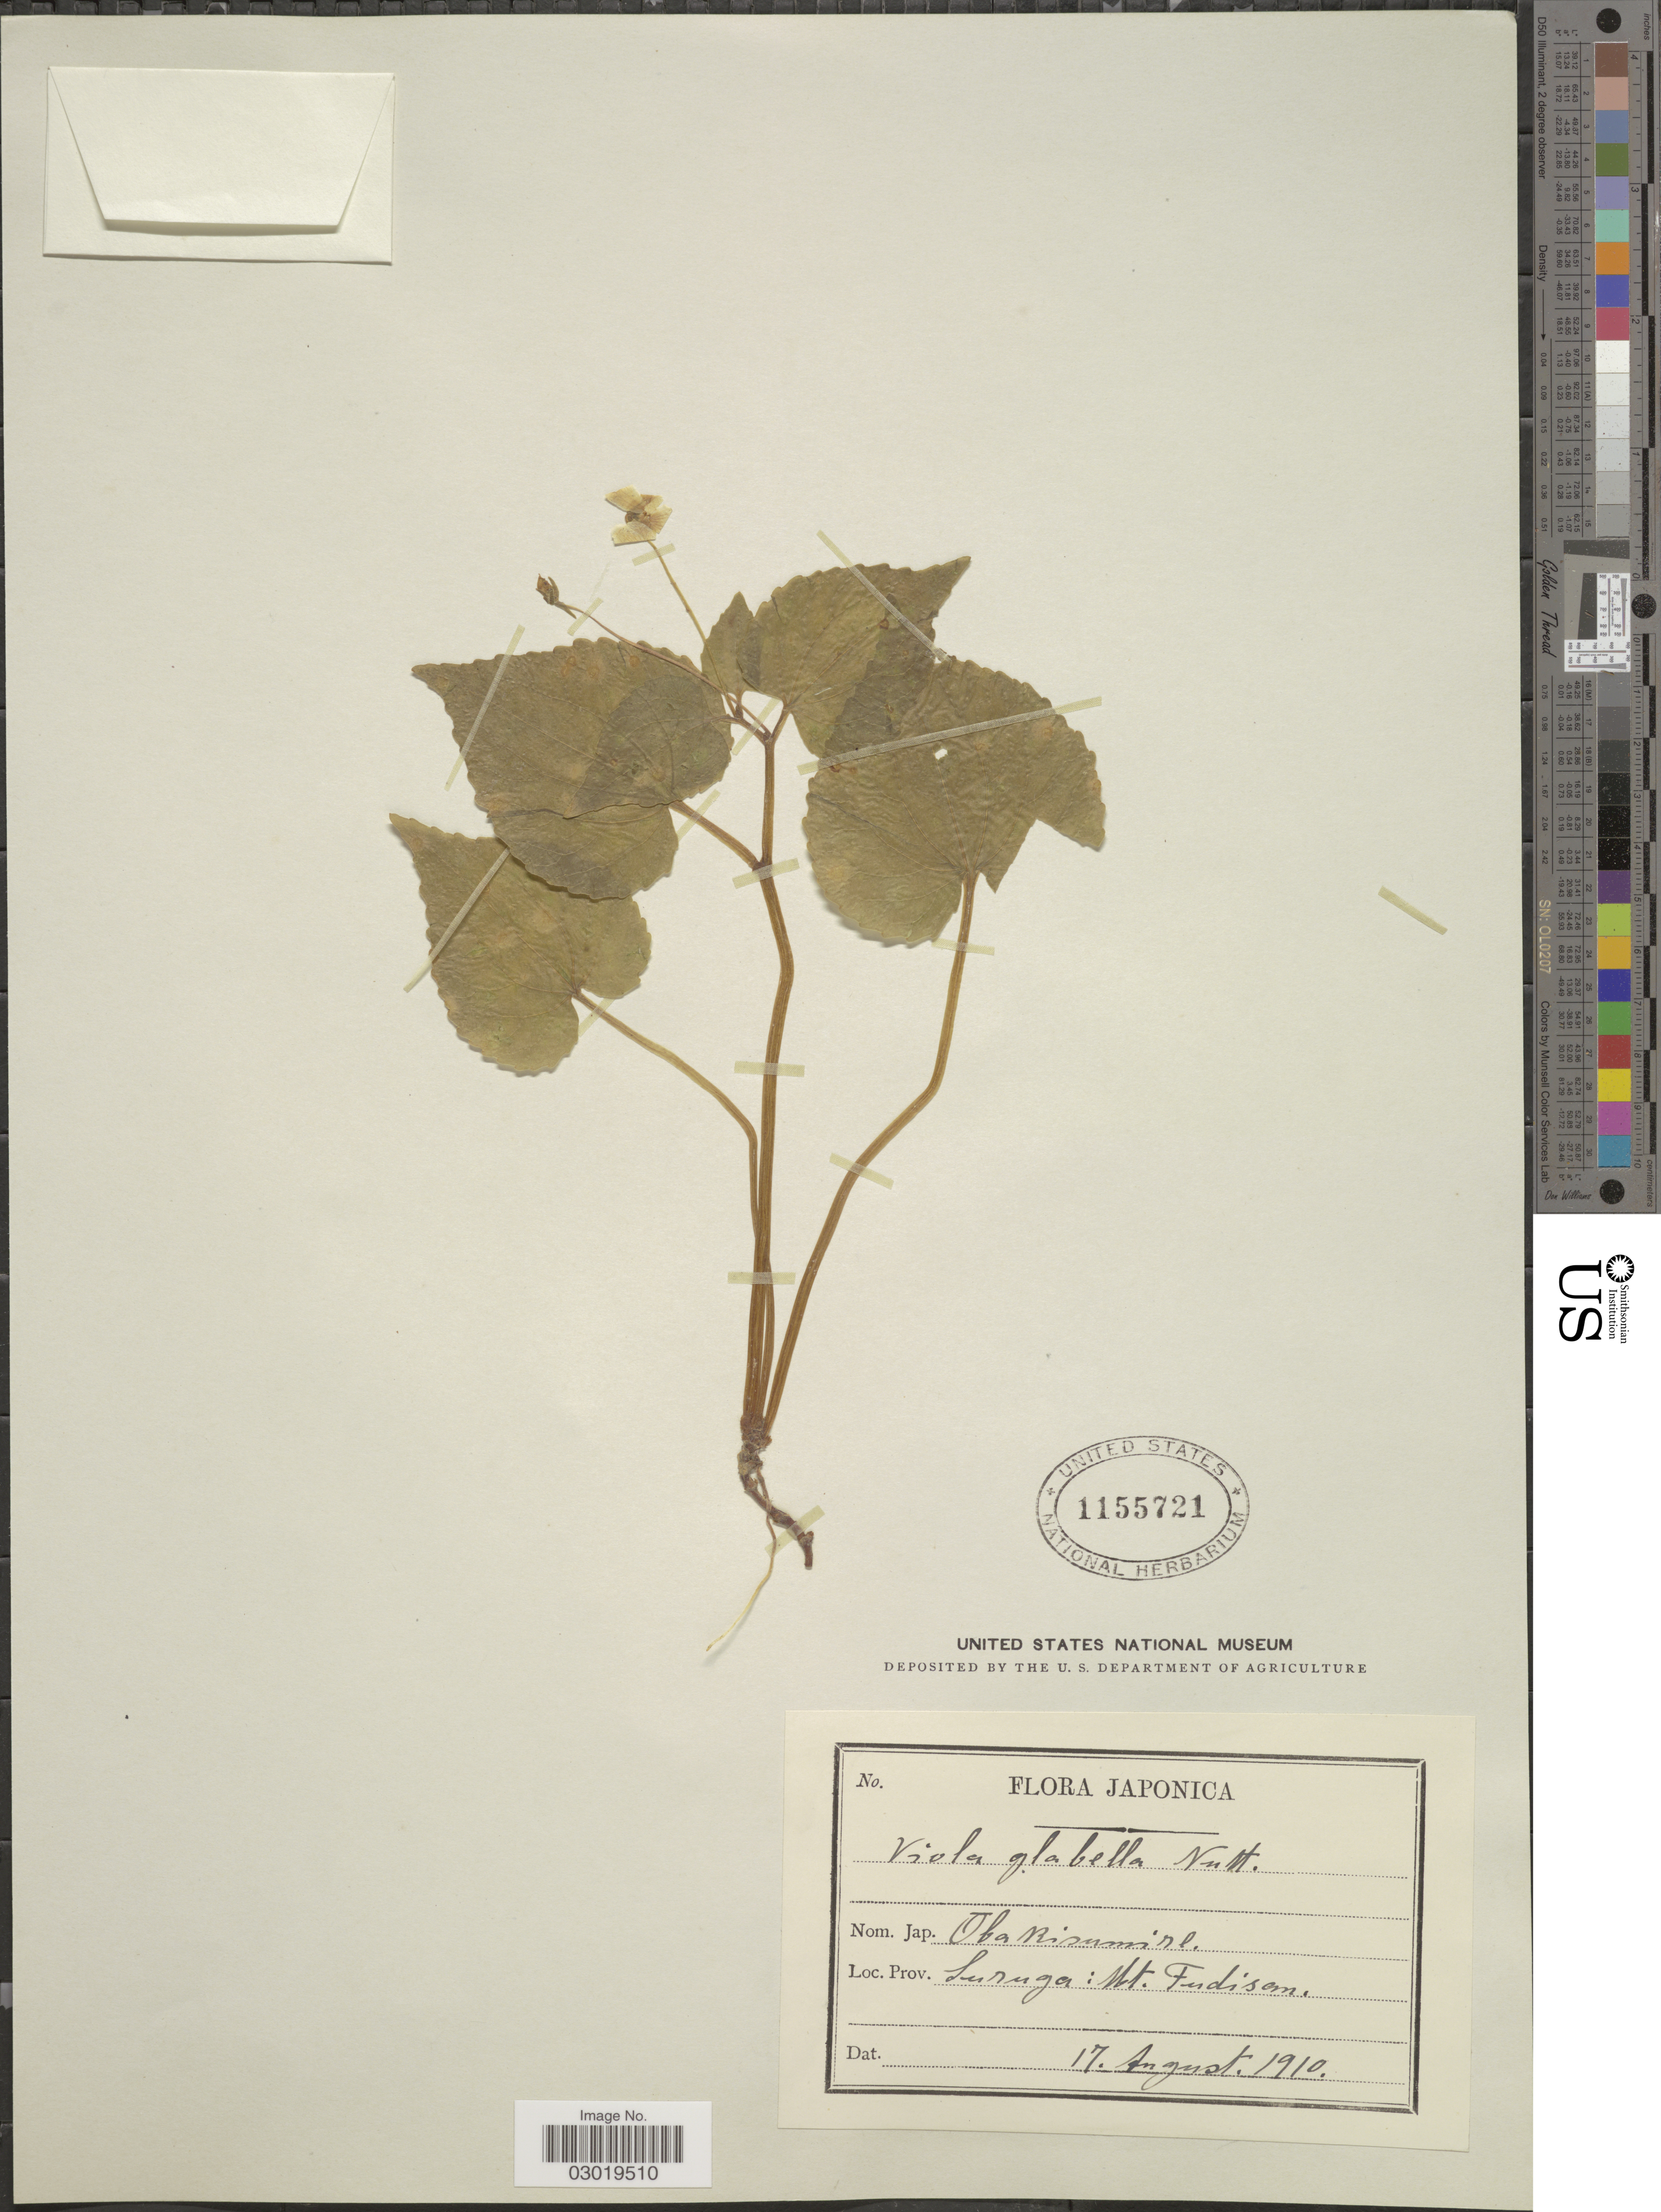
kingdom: Plantae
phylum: Tracheophyta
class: Magnoliopsida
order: Malpighiales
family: Violaceae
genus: Viola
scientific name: Viola brevistipulata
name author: (Franch. & Sav.) W. Becker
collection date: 1910-08-17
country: Japan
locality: Suruga: Mt. Fudison.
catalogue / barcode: US 1155721